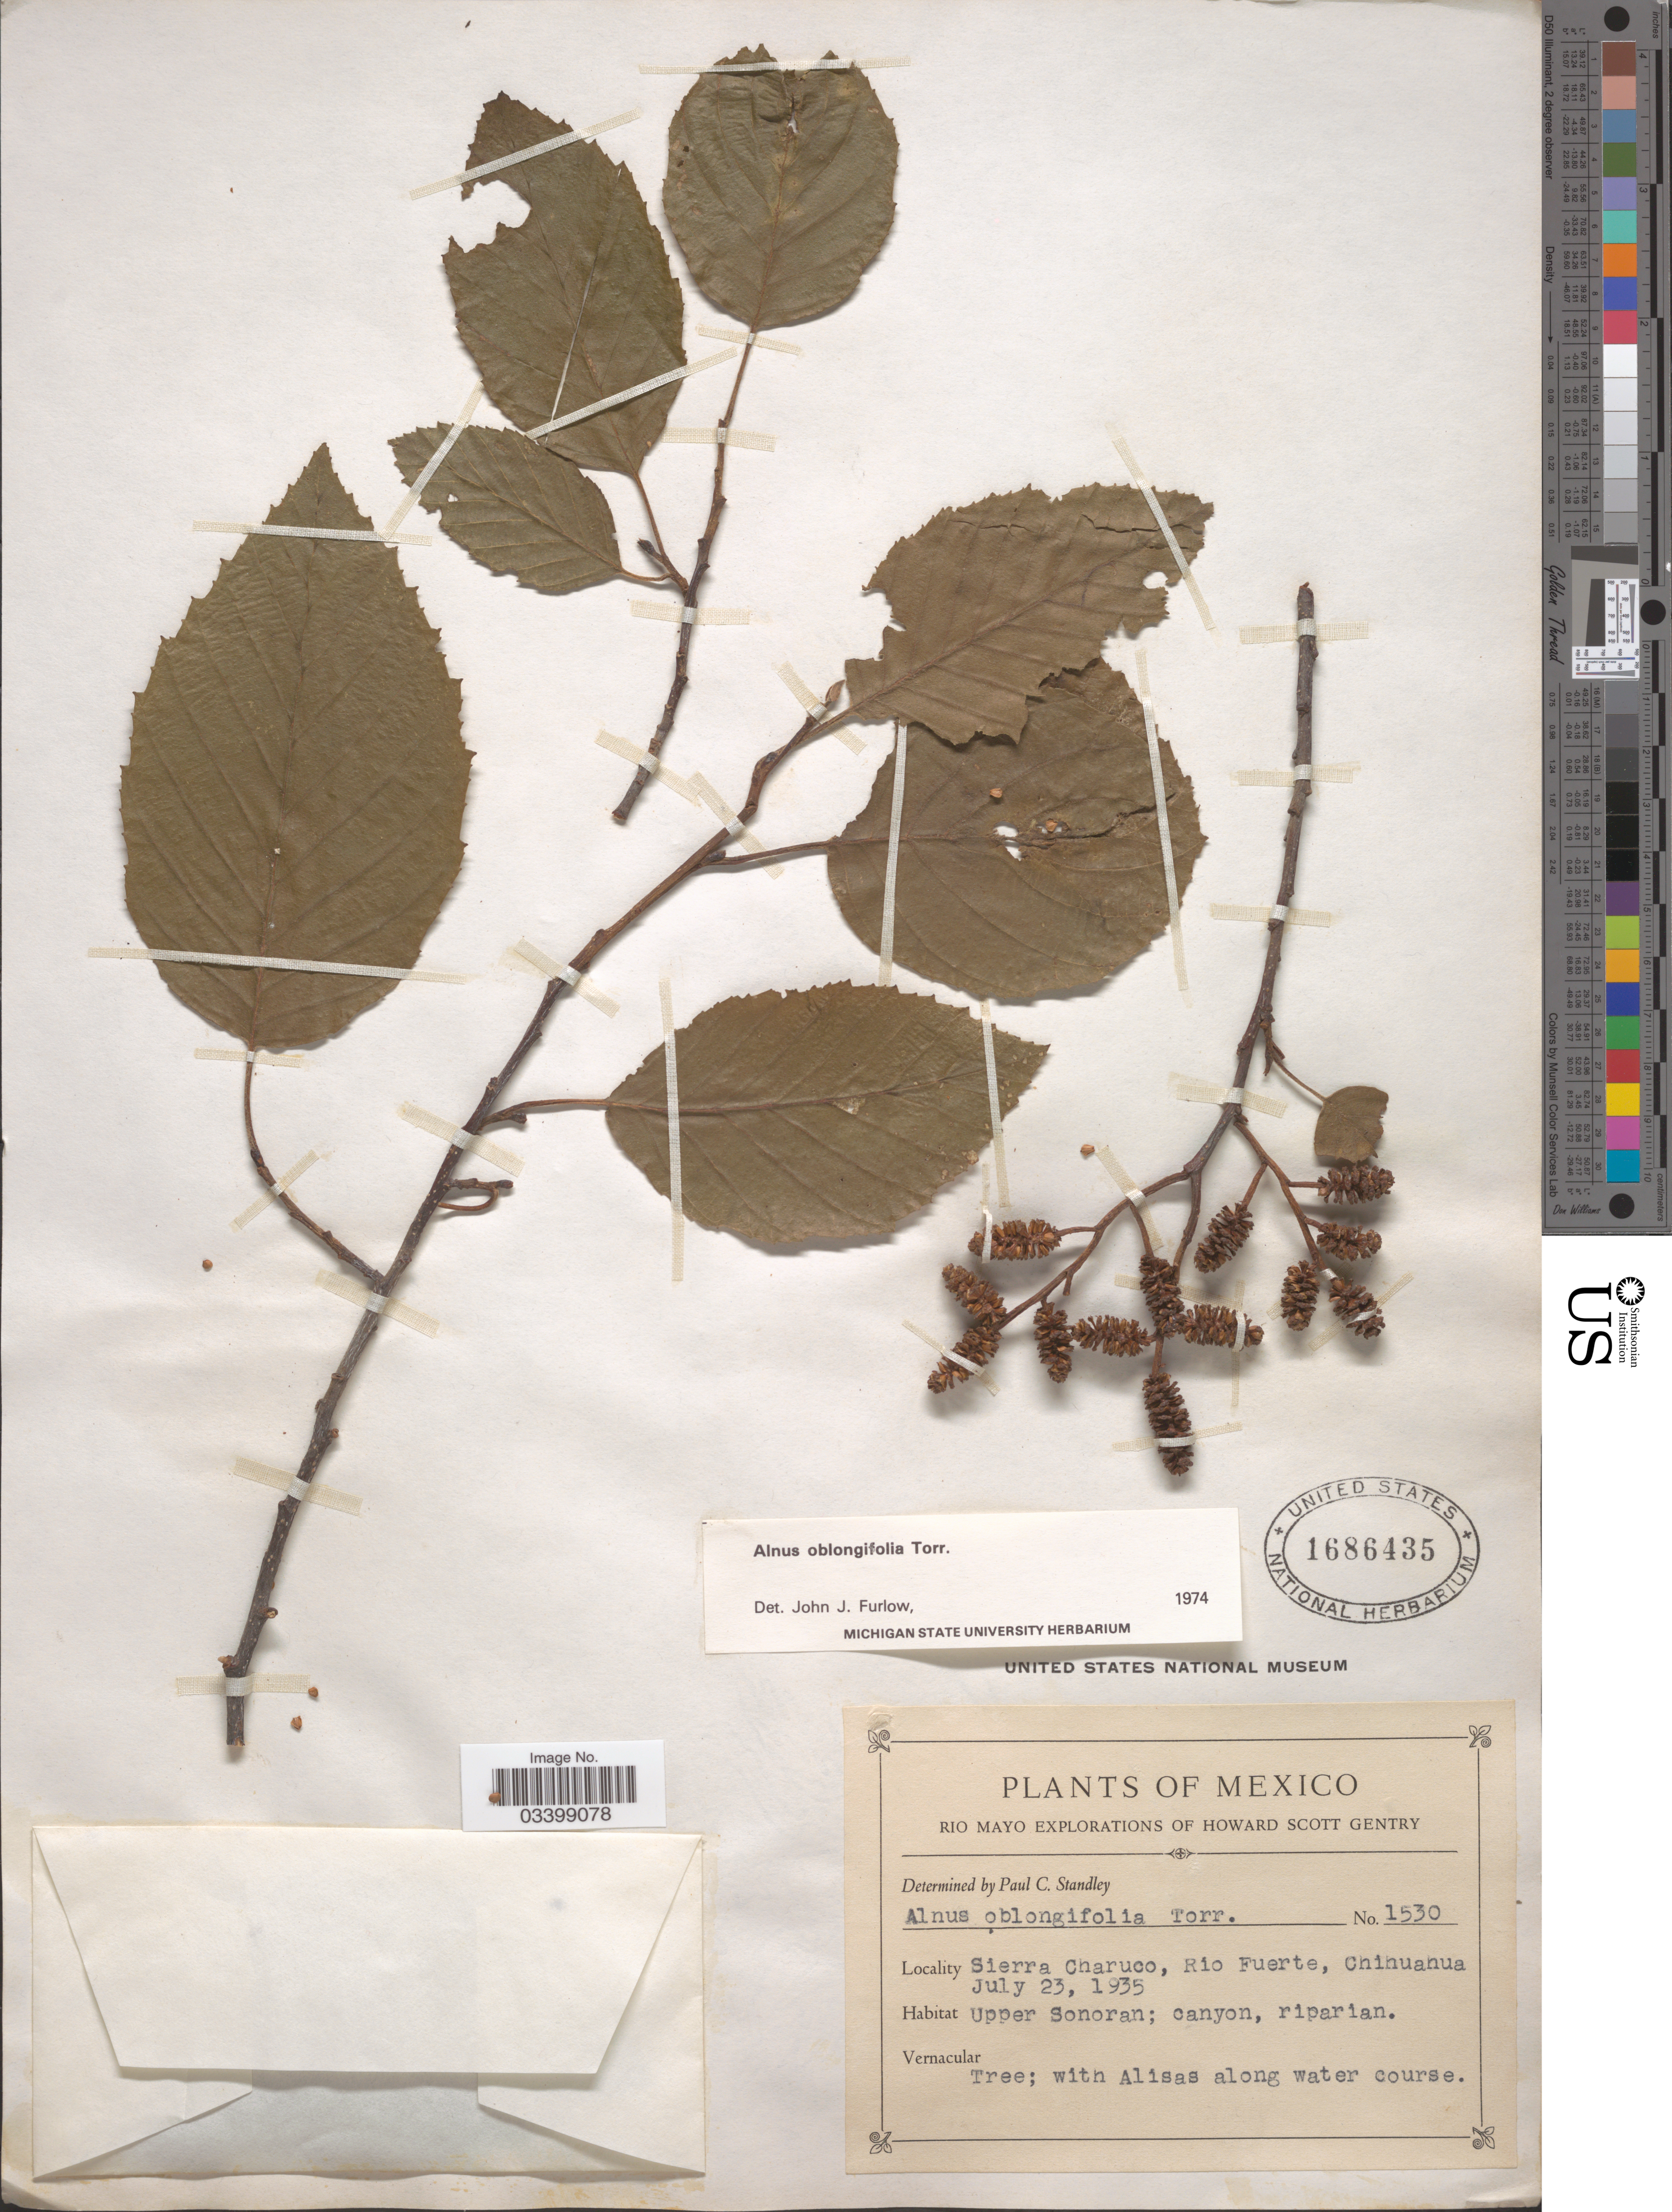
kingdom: Plantae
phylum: Tracheophyta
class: Magnoliopsida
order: Fagales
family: Betulaceae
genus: Alnus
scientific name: Alnus oblongifolia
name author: Torr. in Emory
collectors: H. S. Gentry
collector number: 1530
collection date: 1935-07-23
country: Mexico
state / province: Chihuahua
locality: Rio Mayo. Sierra Charuco, Rio Fuerte. Upper Sonoran.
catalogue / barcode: US 1686435